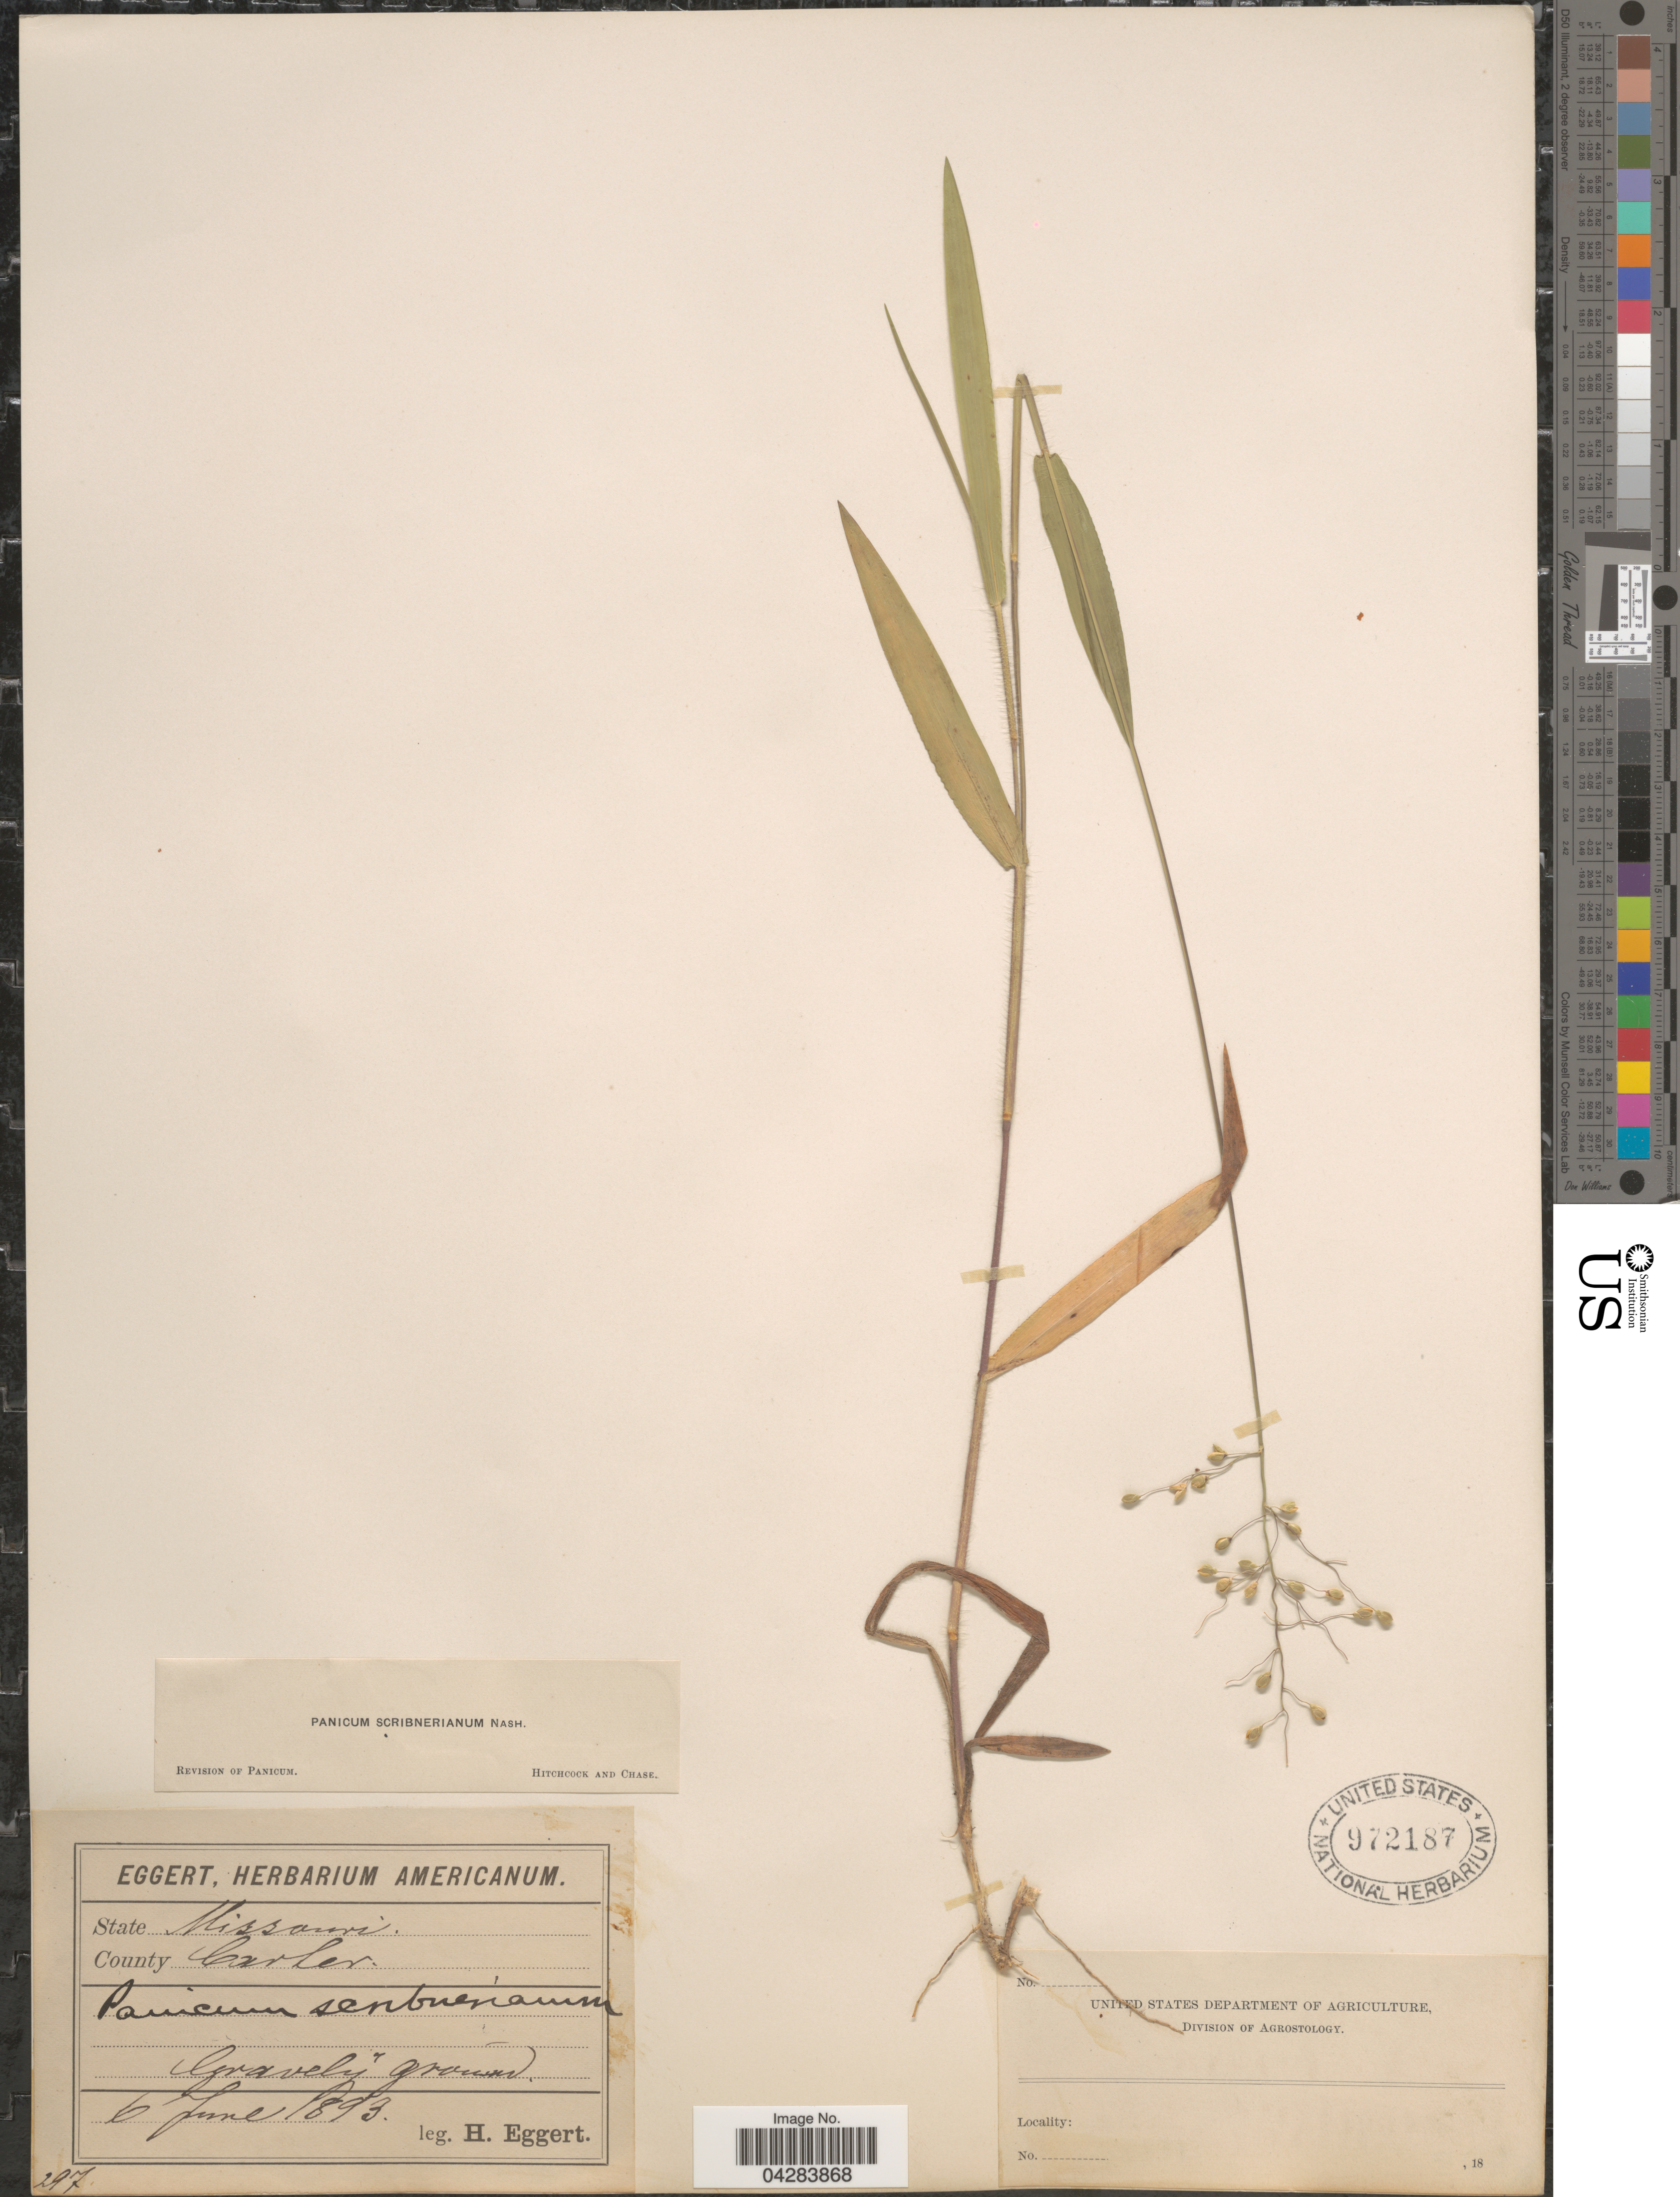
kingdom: Plantae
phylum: Tracheophyta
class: Liliopsida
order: Poales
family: Poaceae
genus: Dichanthelium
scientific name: Dichanthelium oligosanthes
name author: (Schult.) Gould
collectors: H. Eggert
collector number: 297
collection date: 1893-06-06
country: United States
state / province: Missouri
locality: County Carter. Gravely ground.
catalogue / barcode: US 972187